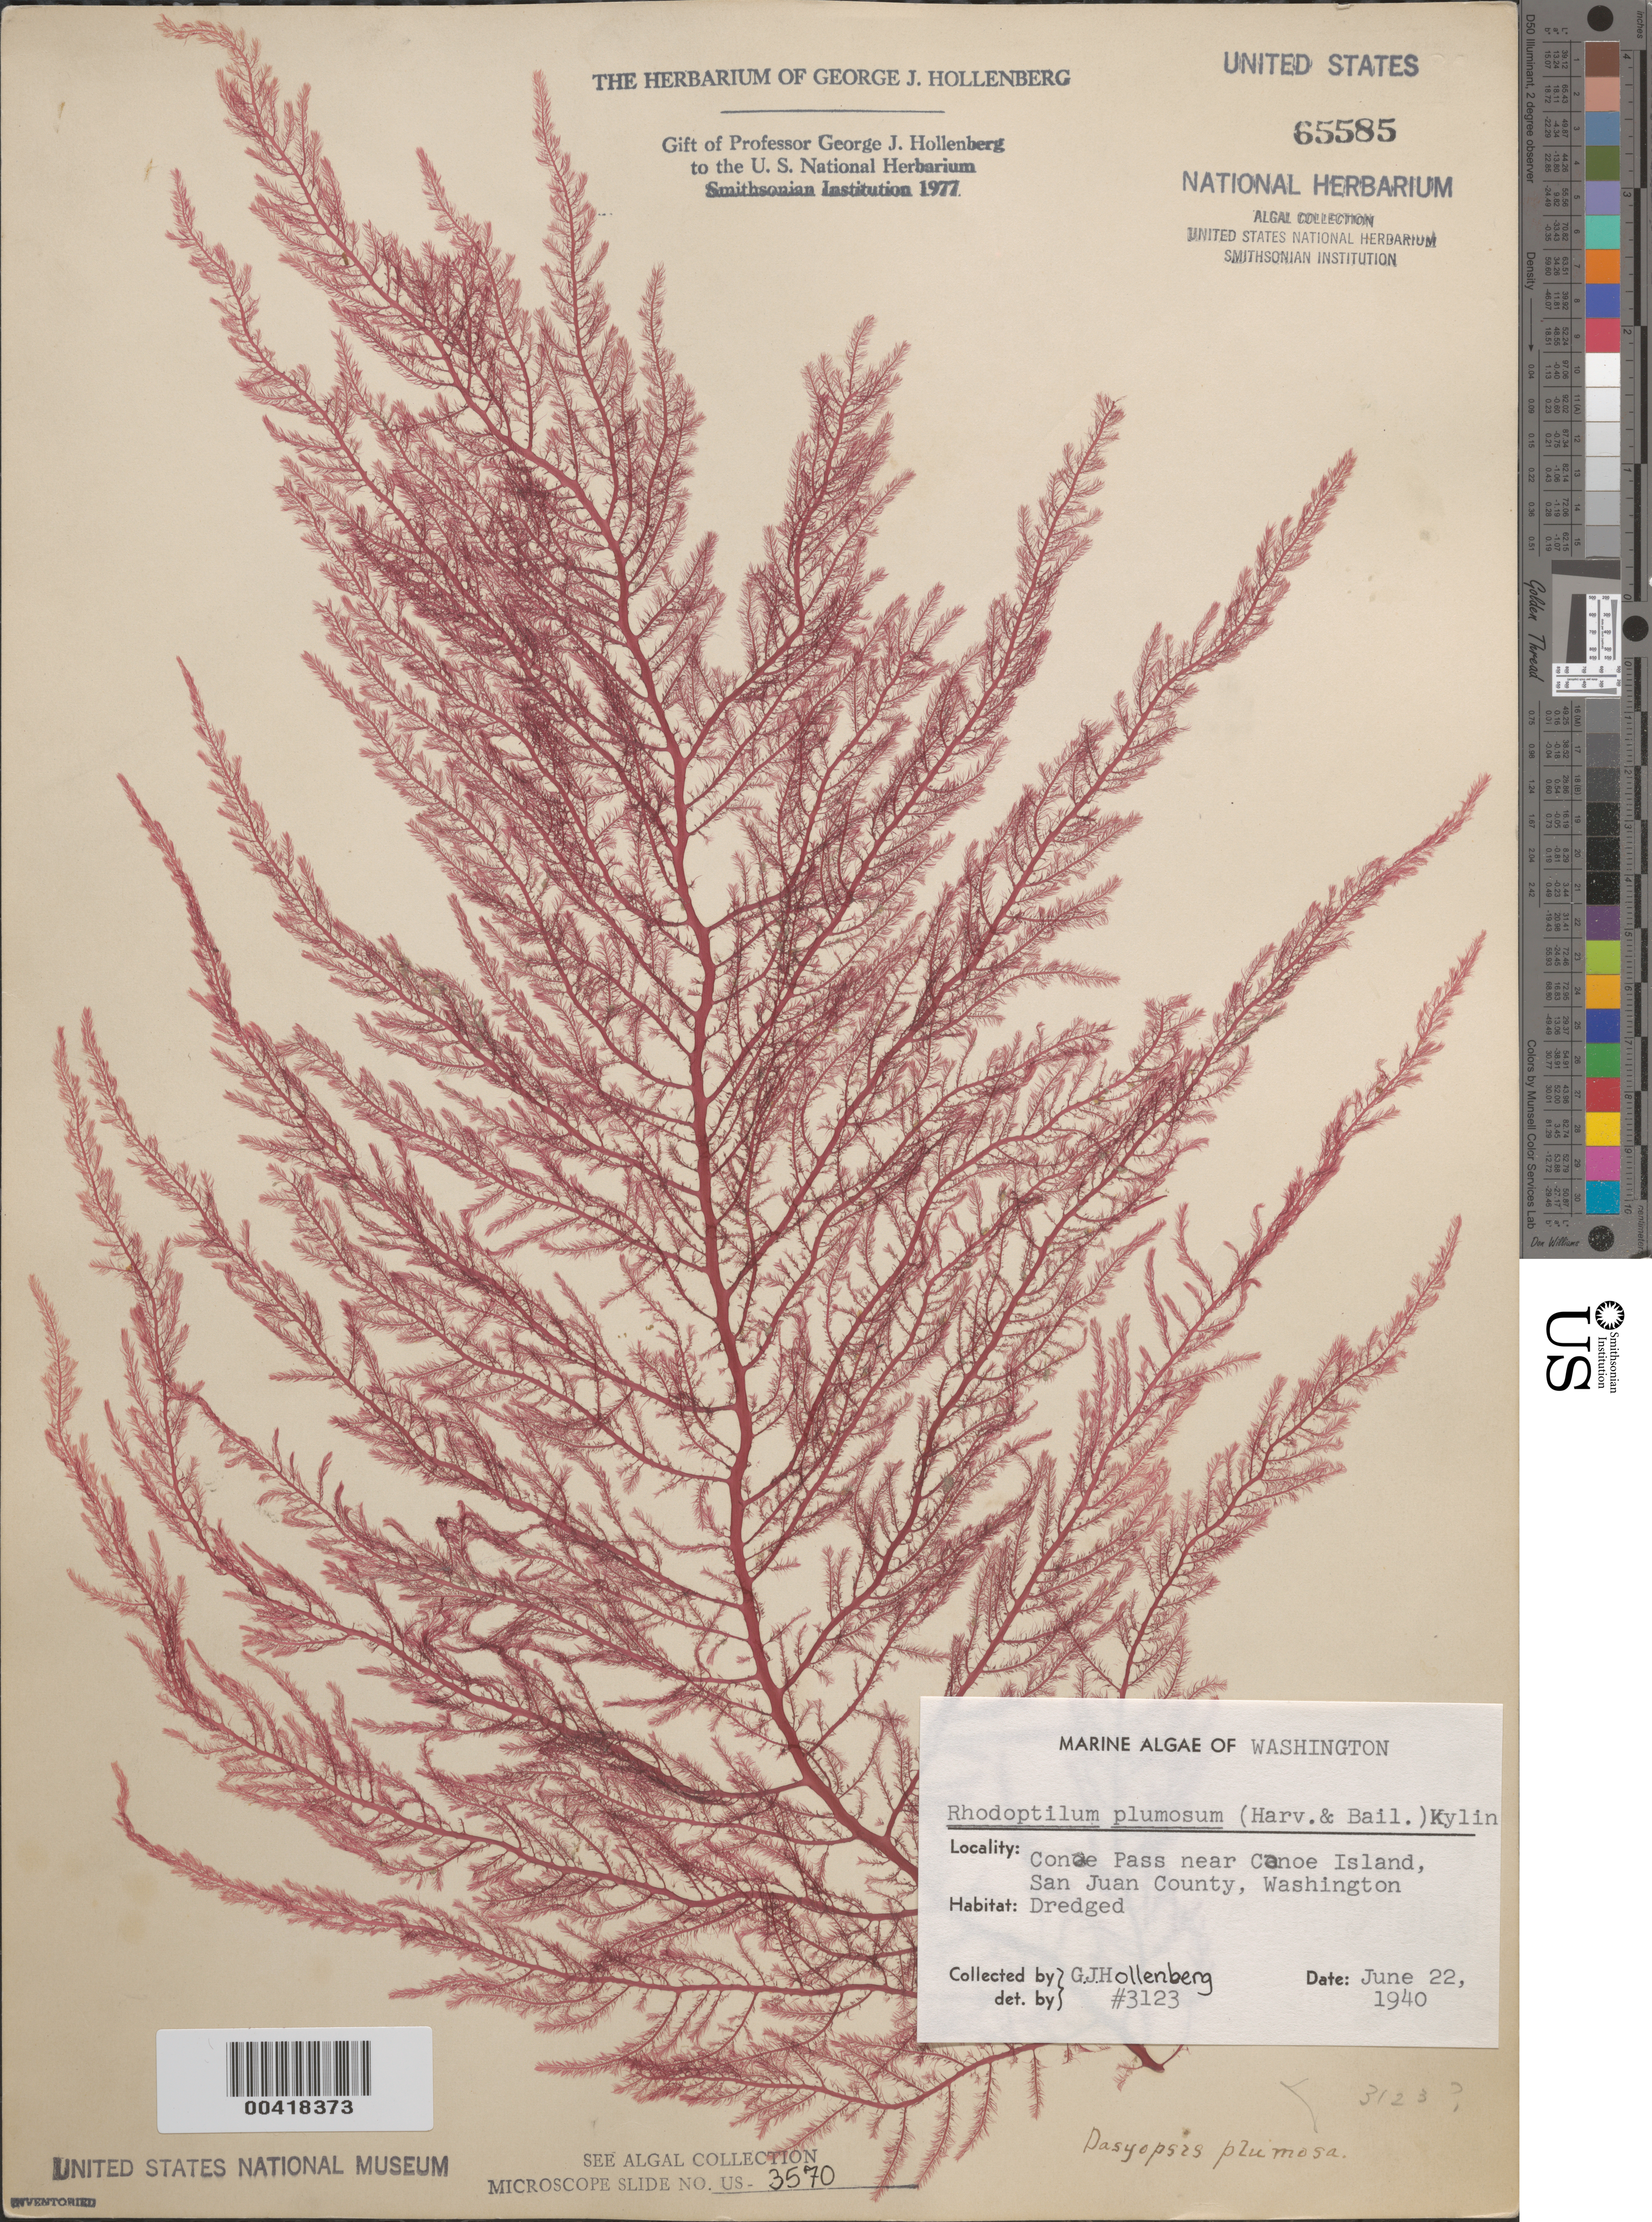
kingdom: Plantae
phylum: Rhodophyta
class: Florideophyceae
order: Ceramiales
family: Dasyaceae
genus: Rhodoptilum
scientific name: Rhodoptilum plumosum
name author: (Harv. & Bail.) Kylin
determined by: Hollenberg, George J.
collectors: G. Hollenberg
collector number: GJH 3123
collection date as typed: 22 Jun 1940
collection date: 1940-06-22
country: United States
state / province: Washington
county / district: San Juan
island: San Juan Islands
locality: Canoe Pass near Canoe Island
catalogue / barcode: US 65585